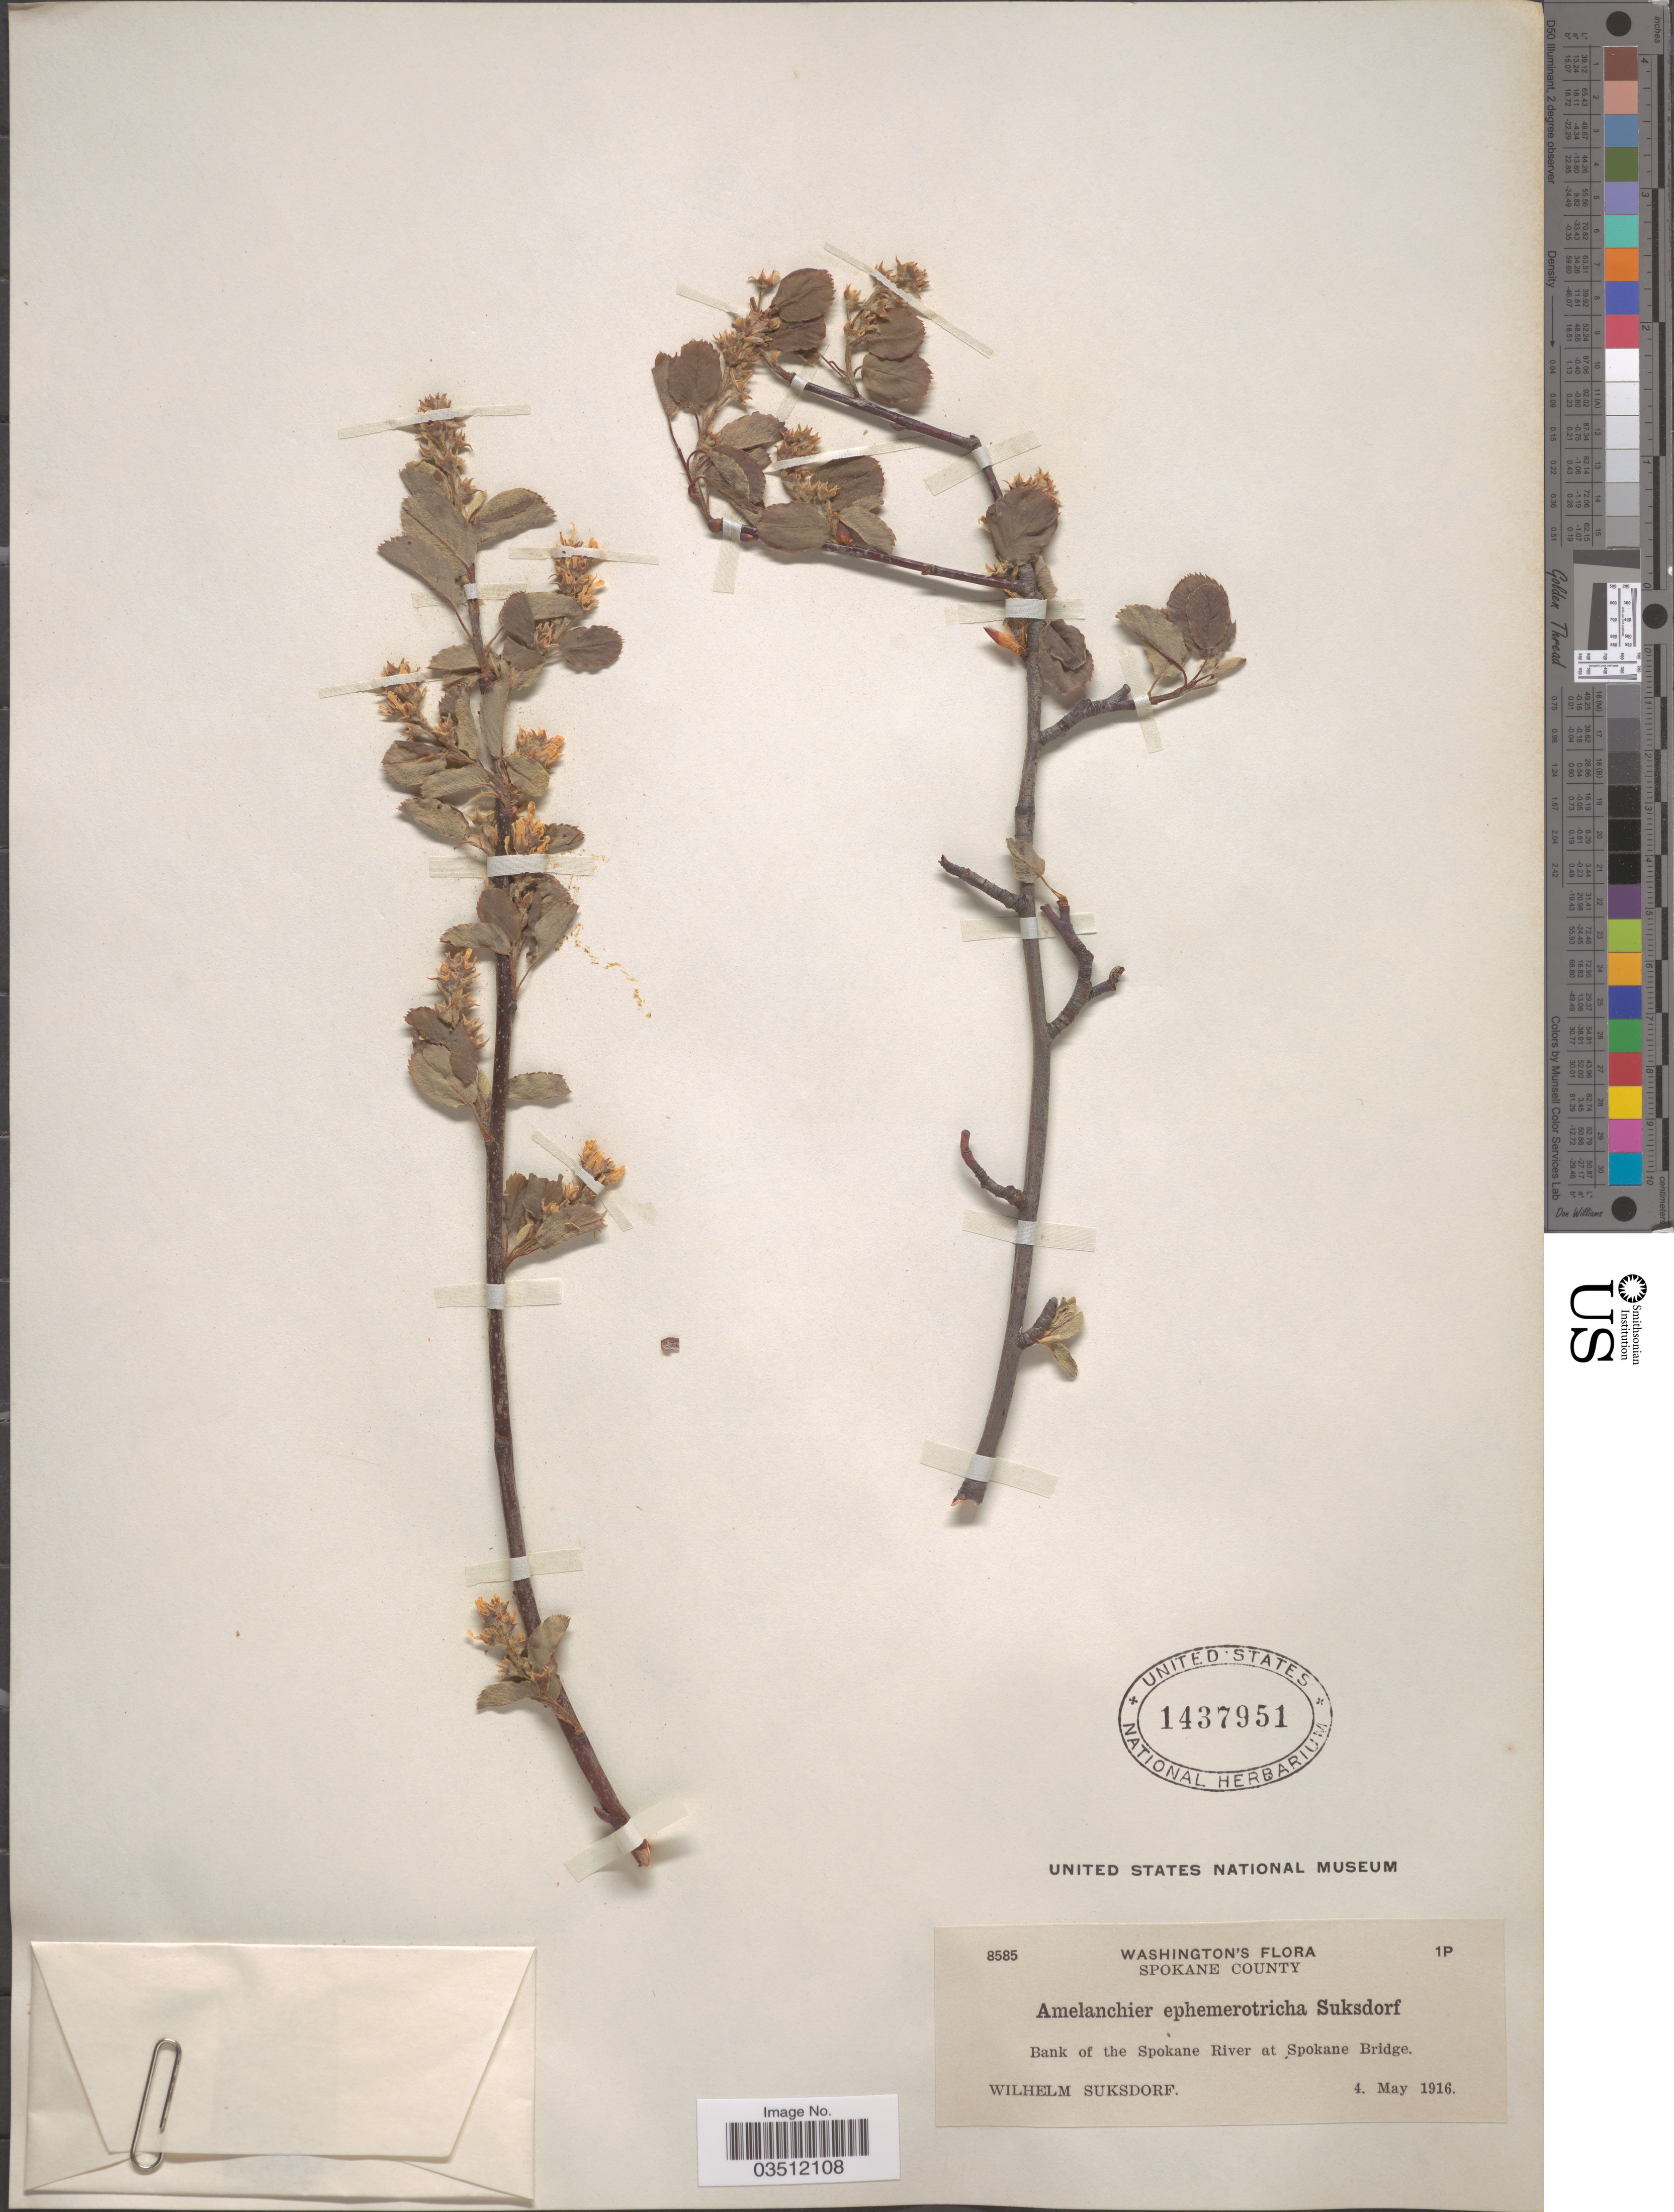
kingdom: Plantae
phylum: Tracheophyta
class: Magnoliopsida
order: Rosales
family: Rosaceae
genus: Amelanchier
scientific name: Amelanchier ephemerotricha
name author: Suksd.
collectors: W. N. Suksdorf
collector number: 8585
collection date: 1916-05-04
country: United States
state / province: Washington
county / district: Spokane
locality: Spokane County. Bank of the Spokane River at Spokane Bridge.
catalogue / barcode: US 1437951